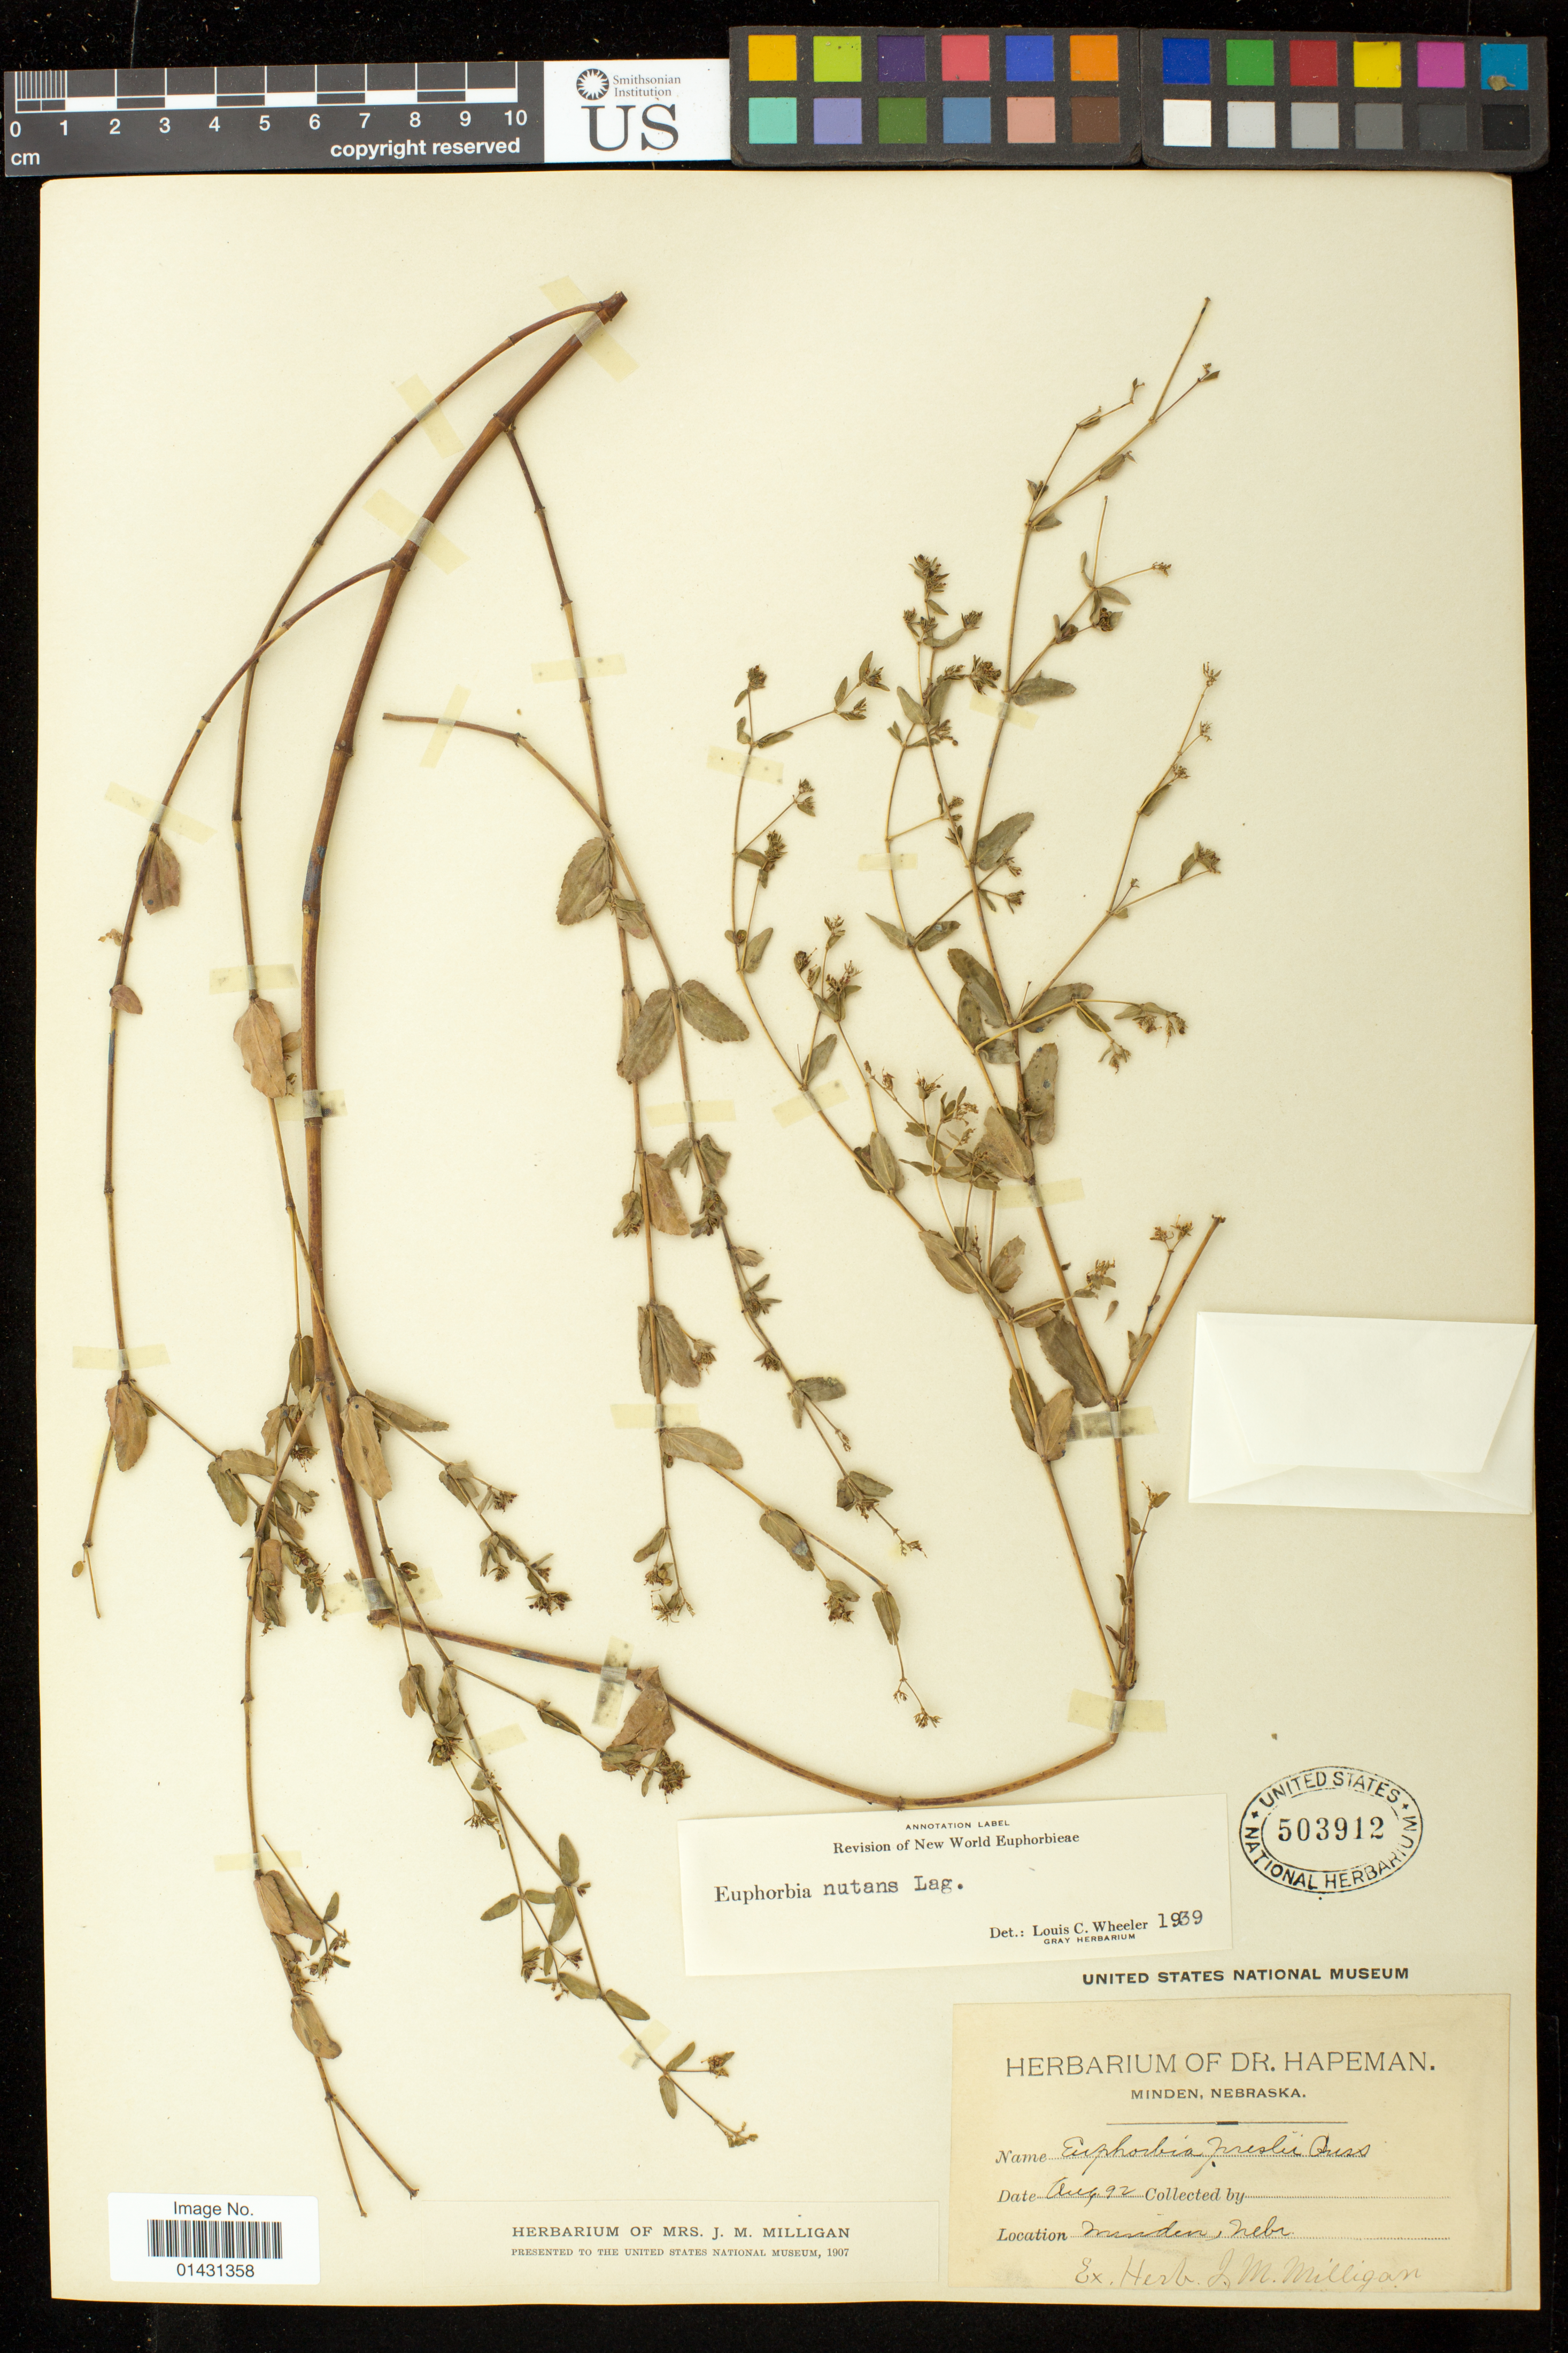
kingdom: Plantae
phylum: Tracheophyta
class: Magnoliopsida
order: Malpighiales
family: Euphorbiaceae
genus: Euphorbia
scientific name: Euphorbia maculata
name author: L.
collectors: H. Hapeman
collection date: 1892-08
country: United States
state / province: Nebraska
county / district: Kearney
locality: Minden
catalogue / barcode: US 503912